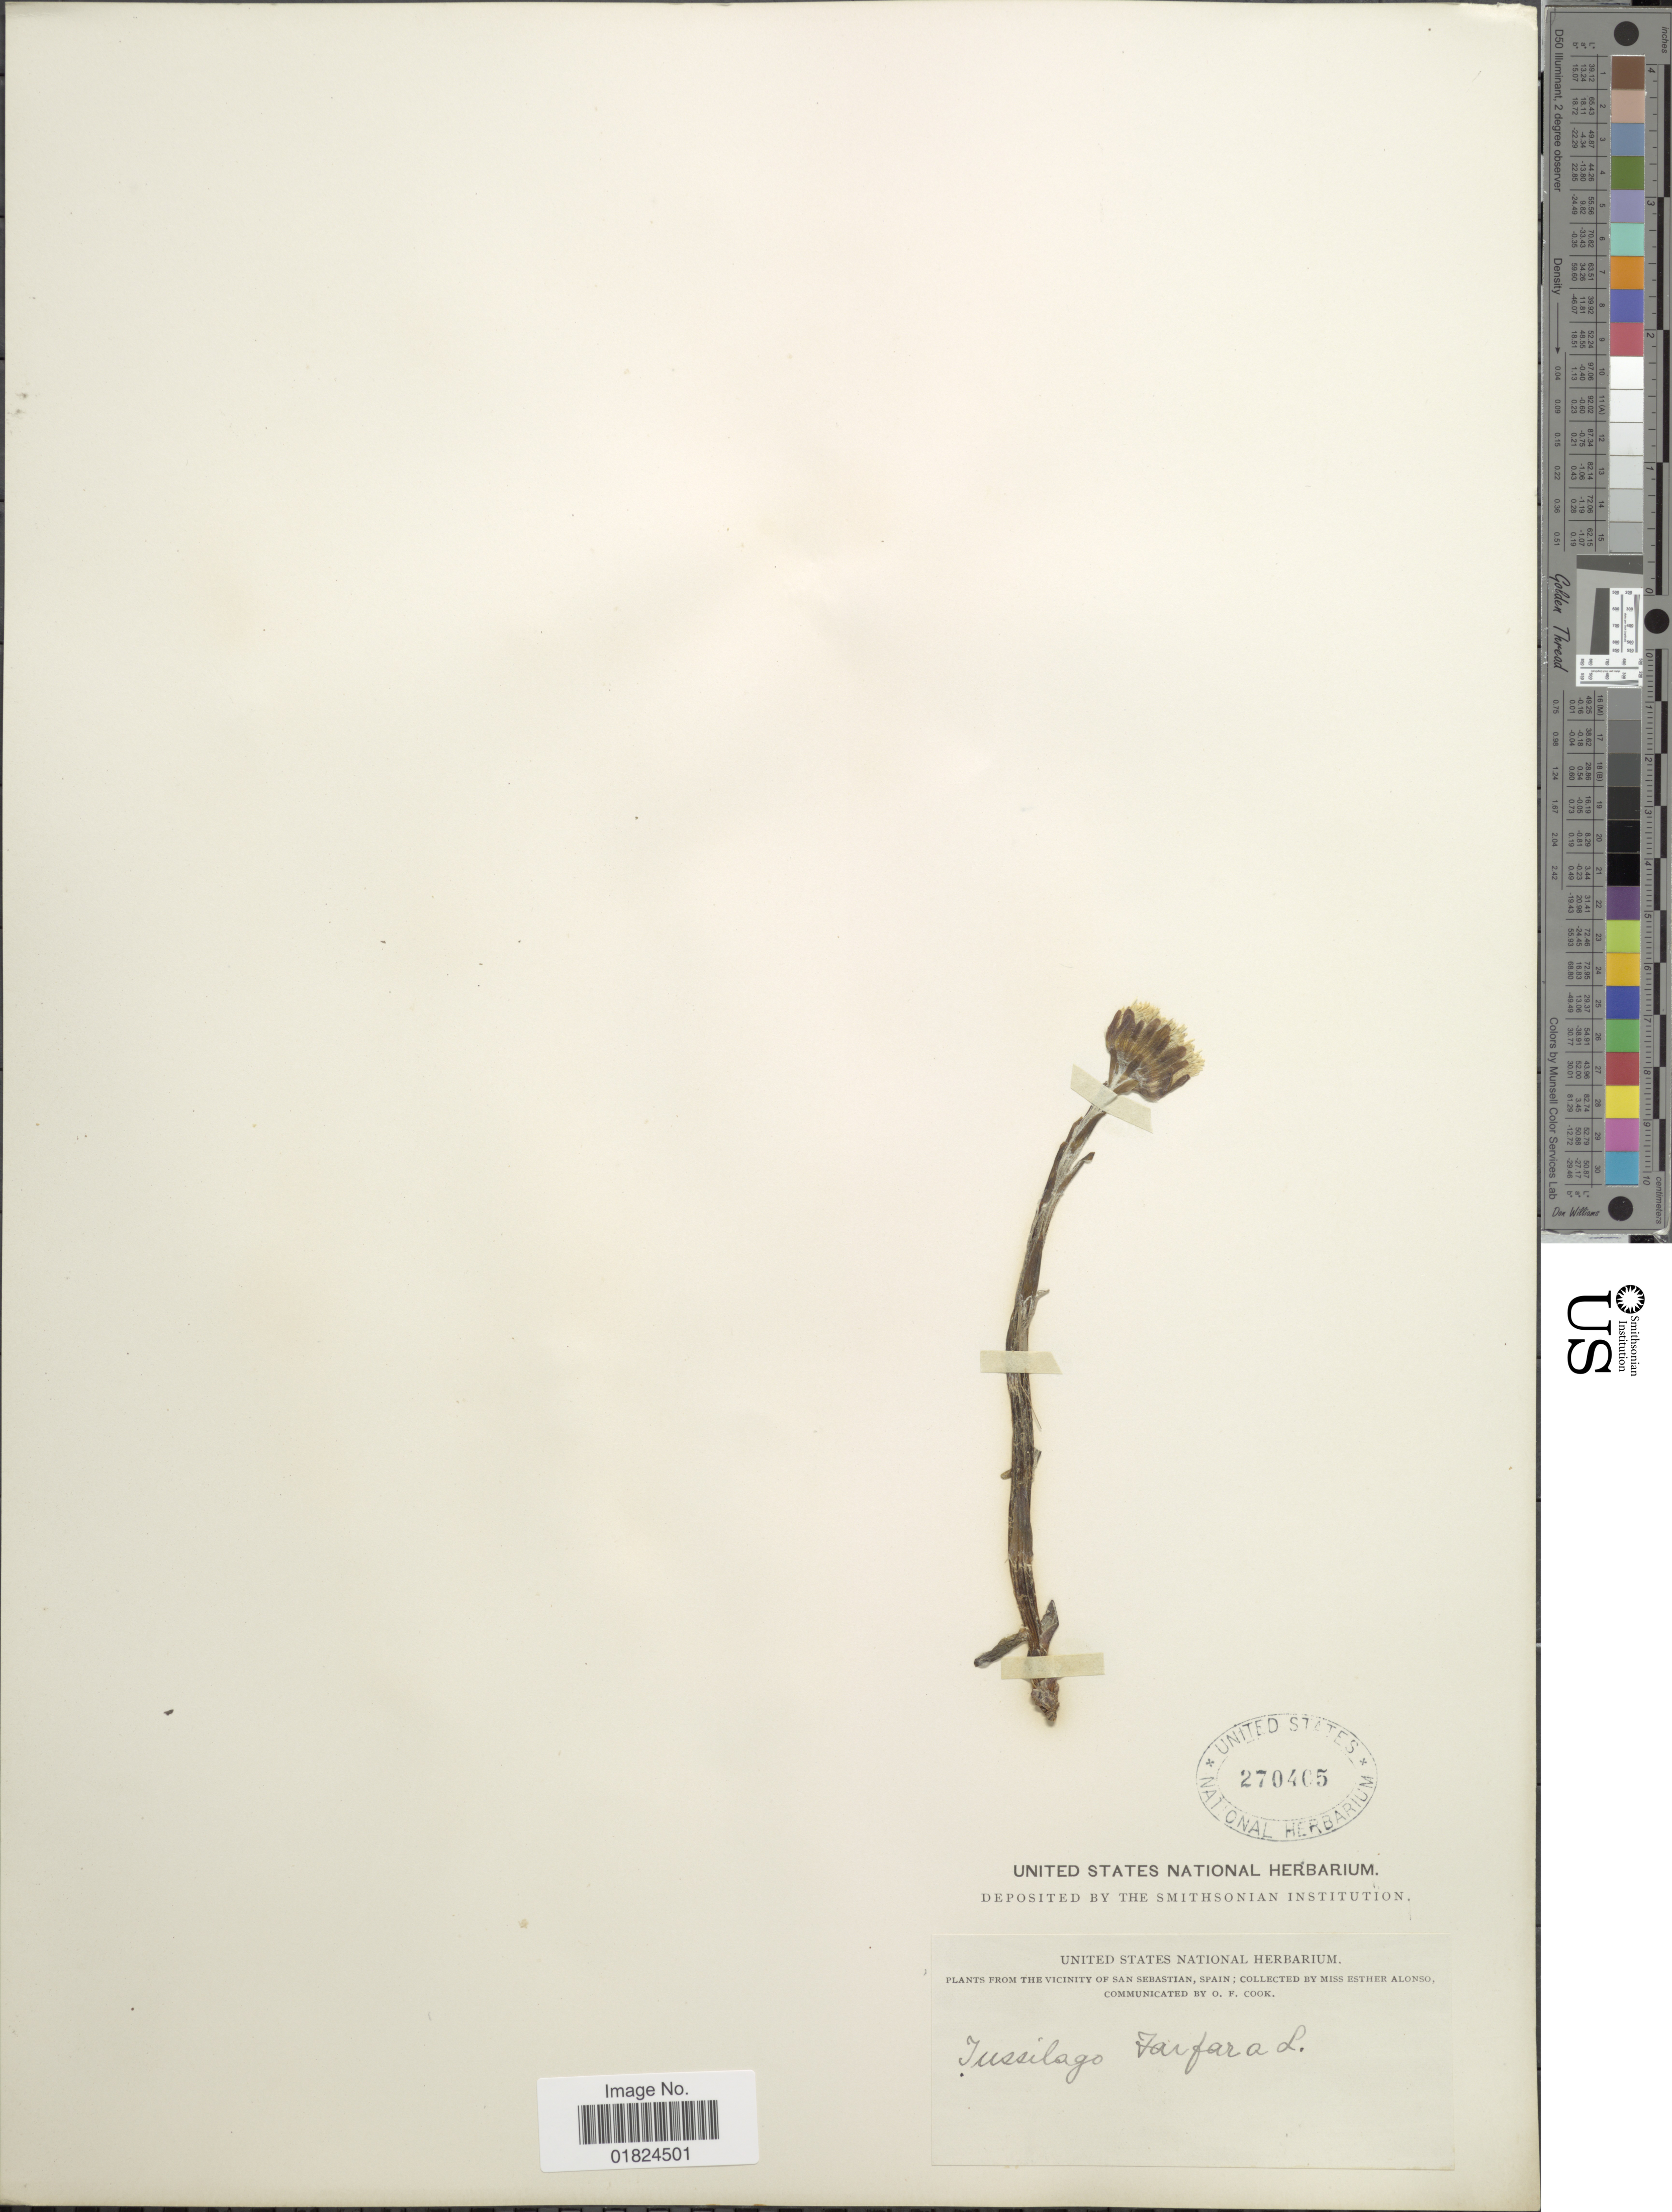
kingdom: Plantae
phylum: Tracheophyta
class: Magnoliopsida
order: Asterales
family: Asteraceae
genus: Tussilago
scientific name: Tussilago farfara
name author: L.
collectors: E. Alonso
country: Spain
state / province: Erkidegoa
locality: Vicinity of San Sebastian.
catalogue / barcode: US 270405